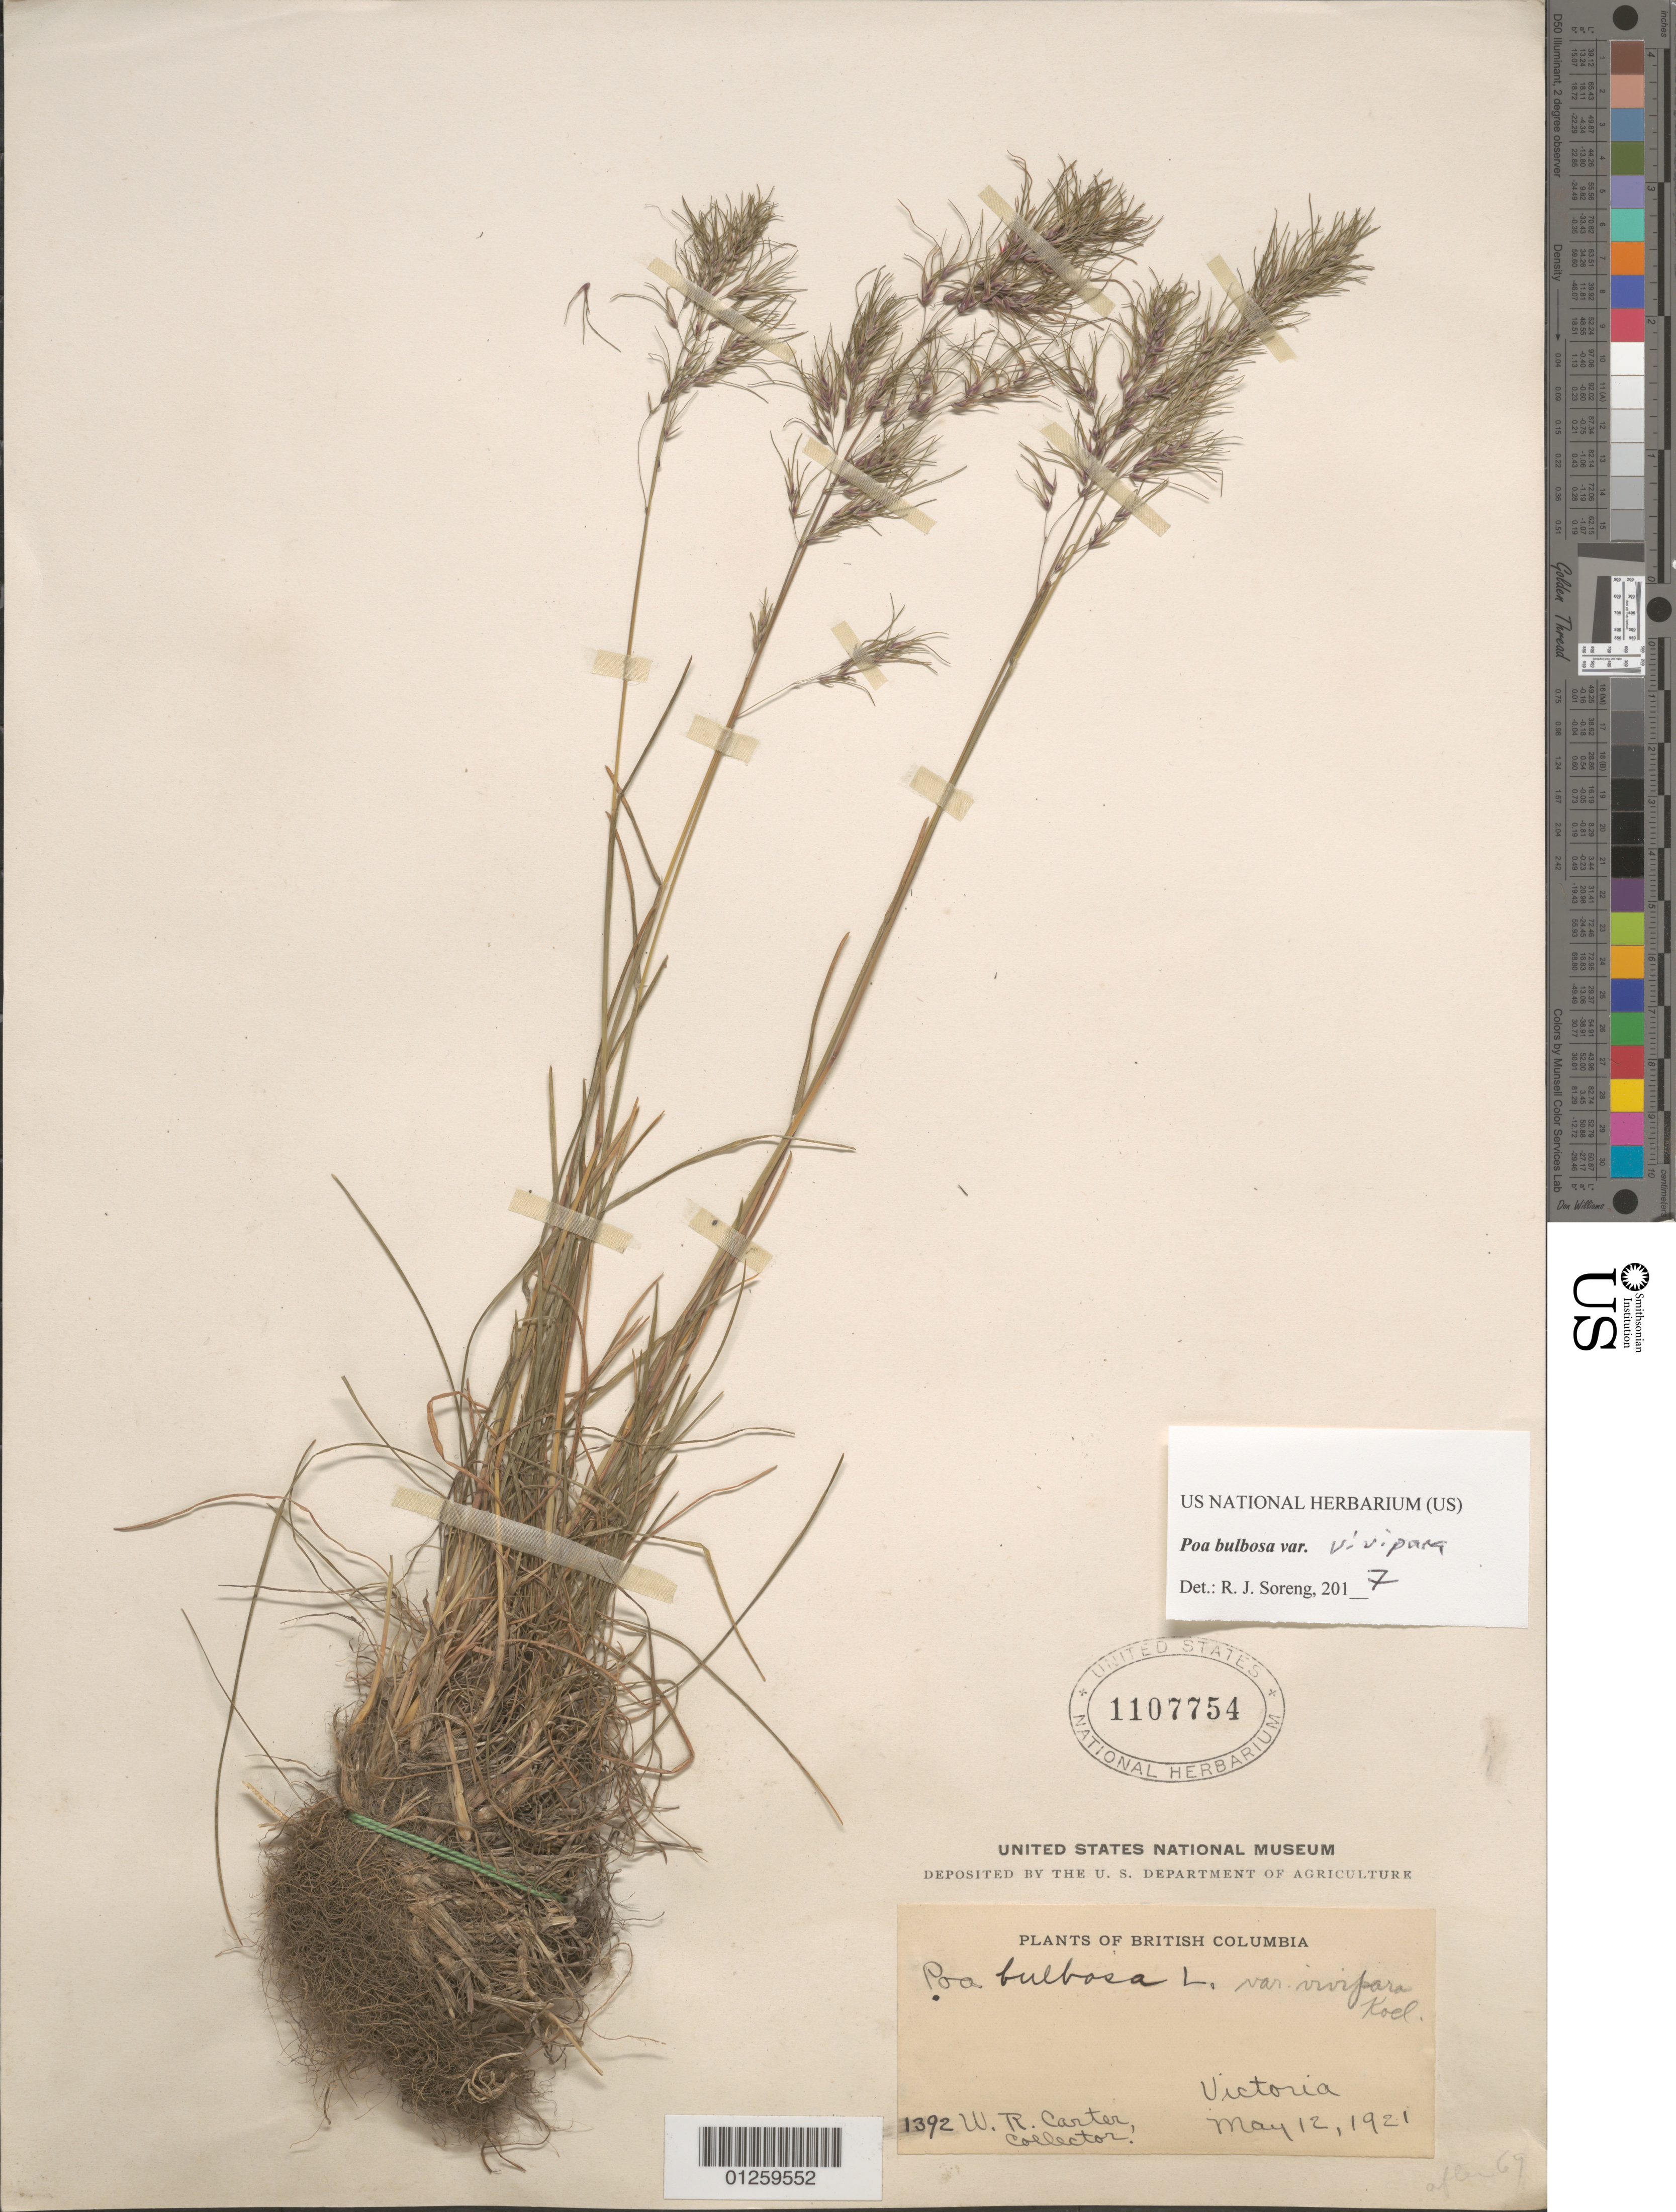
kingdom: Plantae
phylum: Tracheophyta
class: Liliopsida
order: Poales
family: Poaceae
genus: Poa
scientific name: Poa bulbosa subsp. bulbosa var. vivipara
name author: Koeler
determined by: Soreng, Robert J., Research Associate (BOT), Smithsonian Institution - National Museum of Natural History (UNITED STATES)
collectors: W. R. Carter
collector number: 1392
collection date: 1921-05-12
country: Canada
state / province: British Columbia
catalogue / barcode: US 1107754